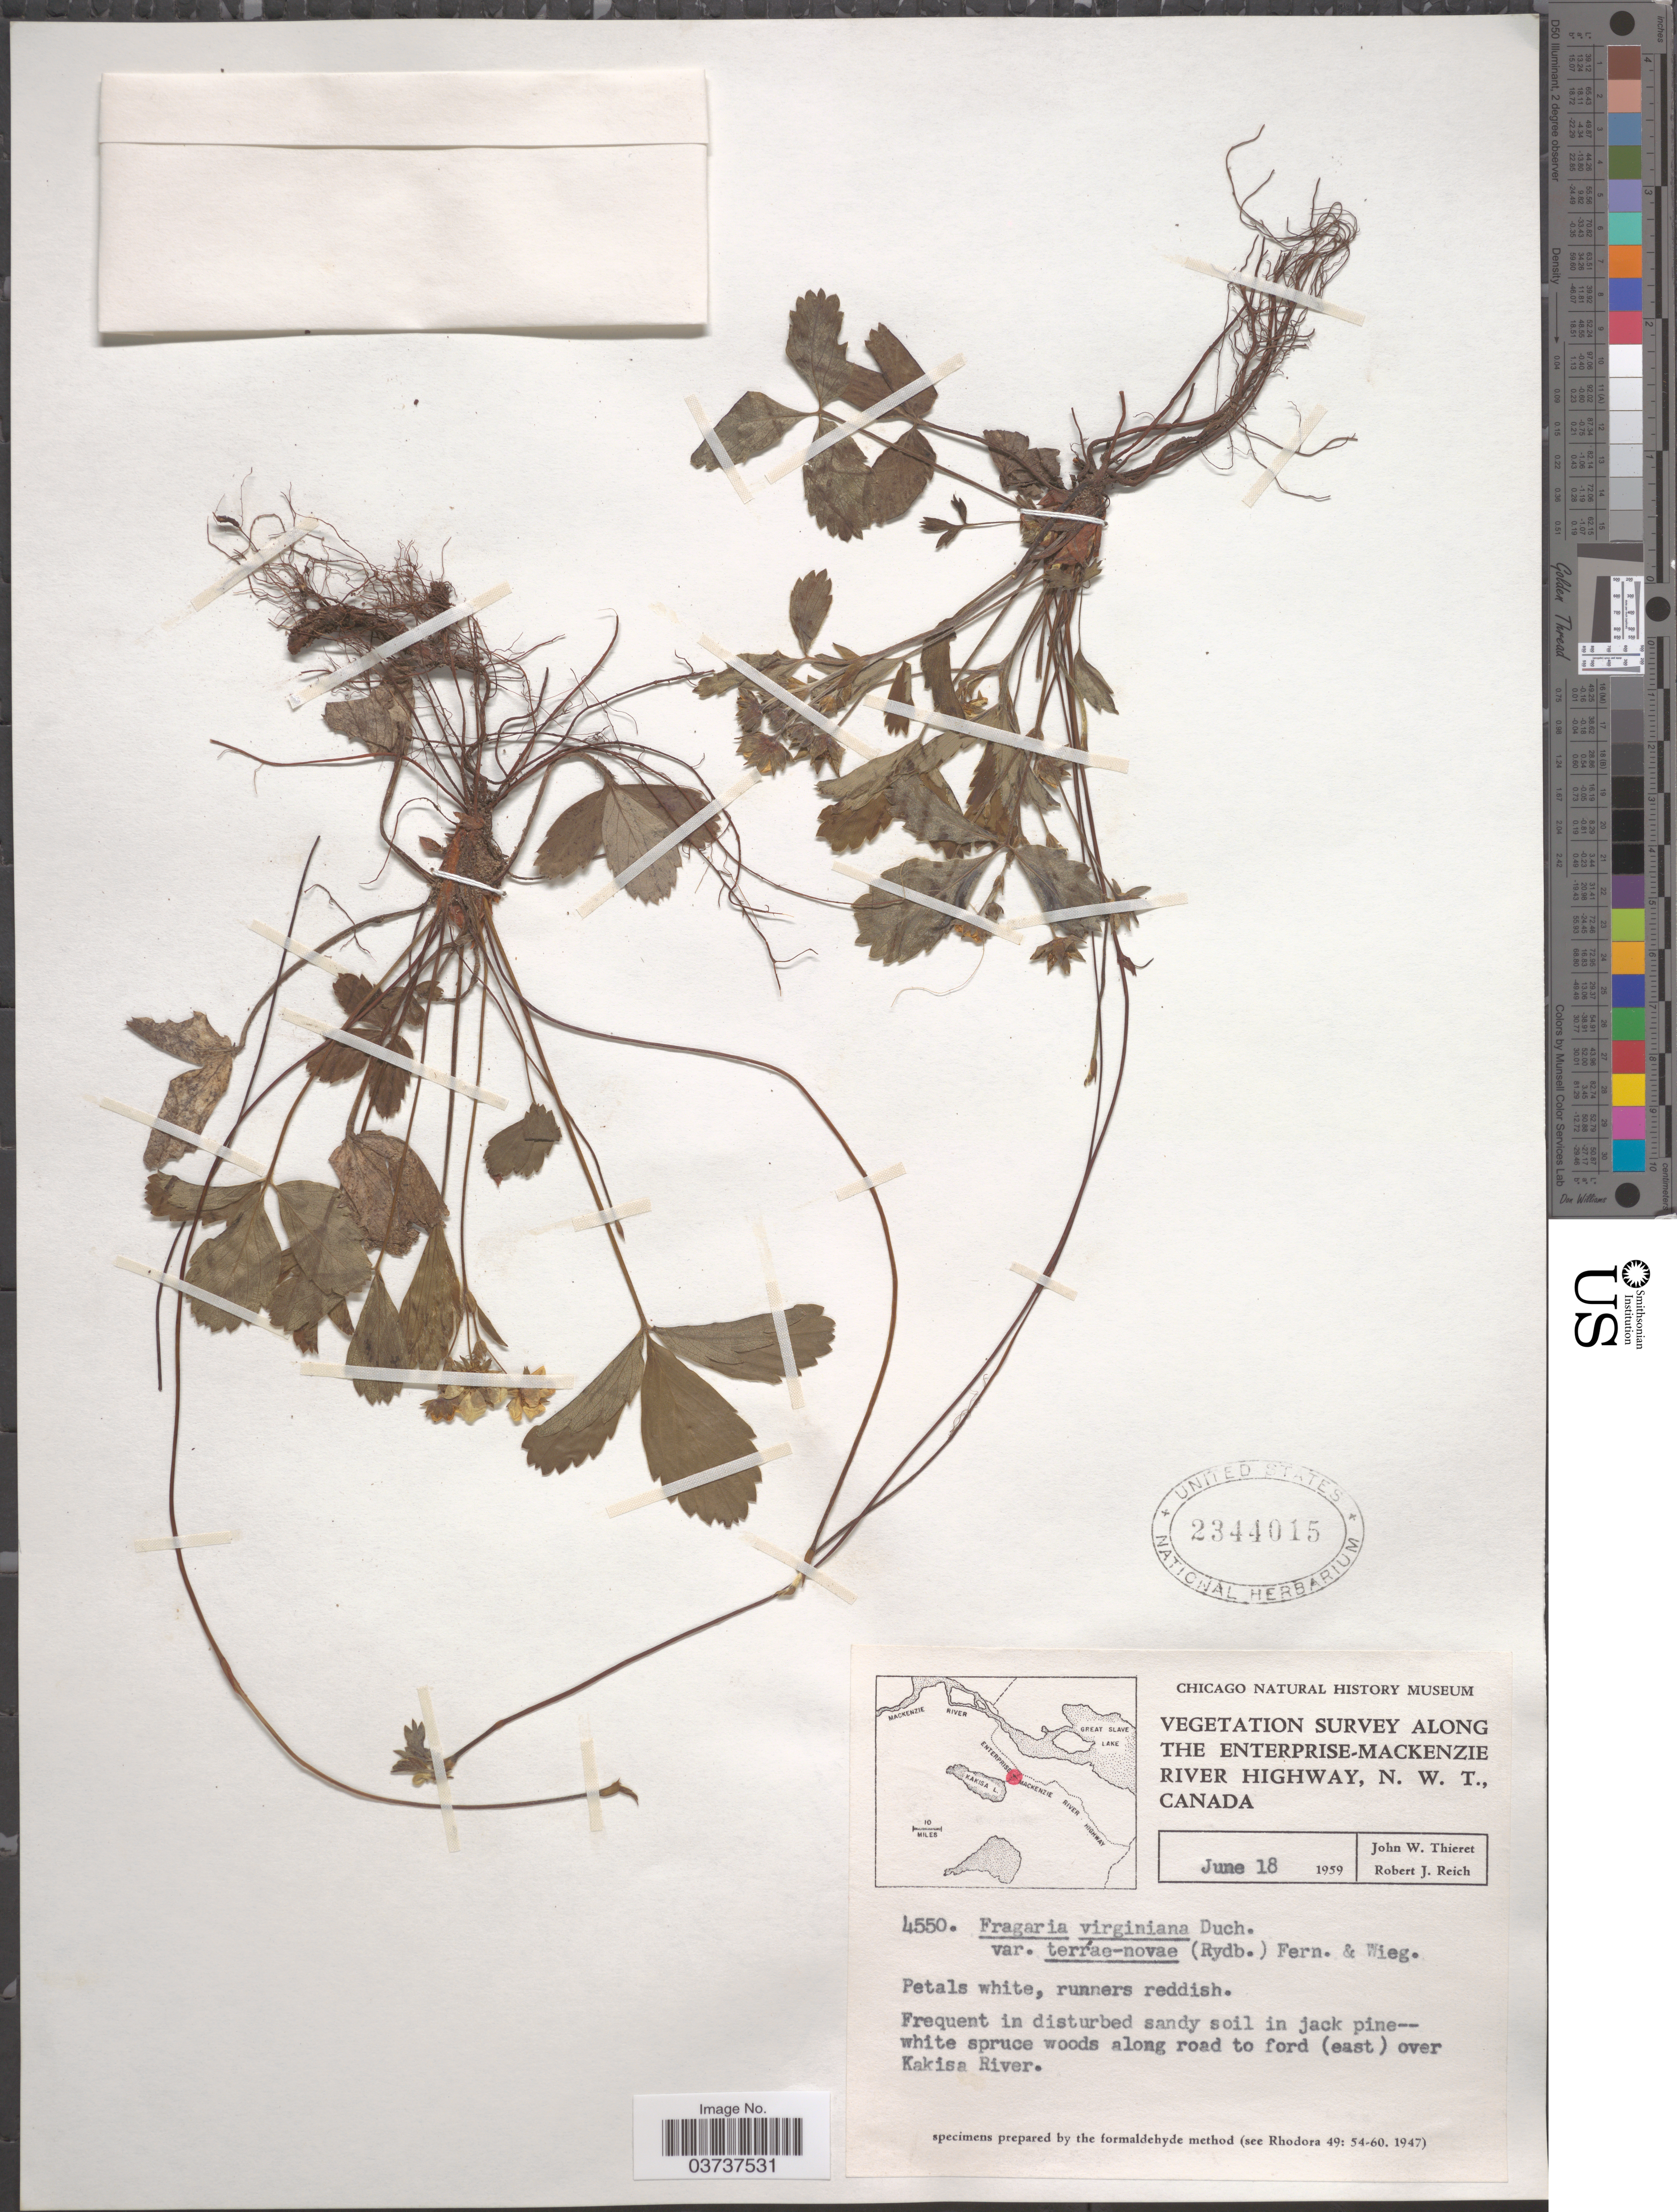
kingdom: Plantae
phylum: Tracheophyta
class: Magnoliopsida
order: Rosales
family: Rosaceae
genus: Fragaria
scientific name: Fragaria virginiana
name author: Mill.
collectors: J. W. Thieret & R. Reich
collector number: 4550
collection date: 1959-06-18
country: Canada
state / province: Northwest Territories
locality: Along the Enterprise-Mackenzie River Highway. Along road to ford (east) over Kakisa River.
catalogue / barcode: US 2344015